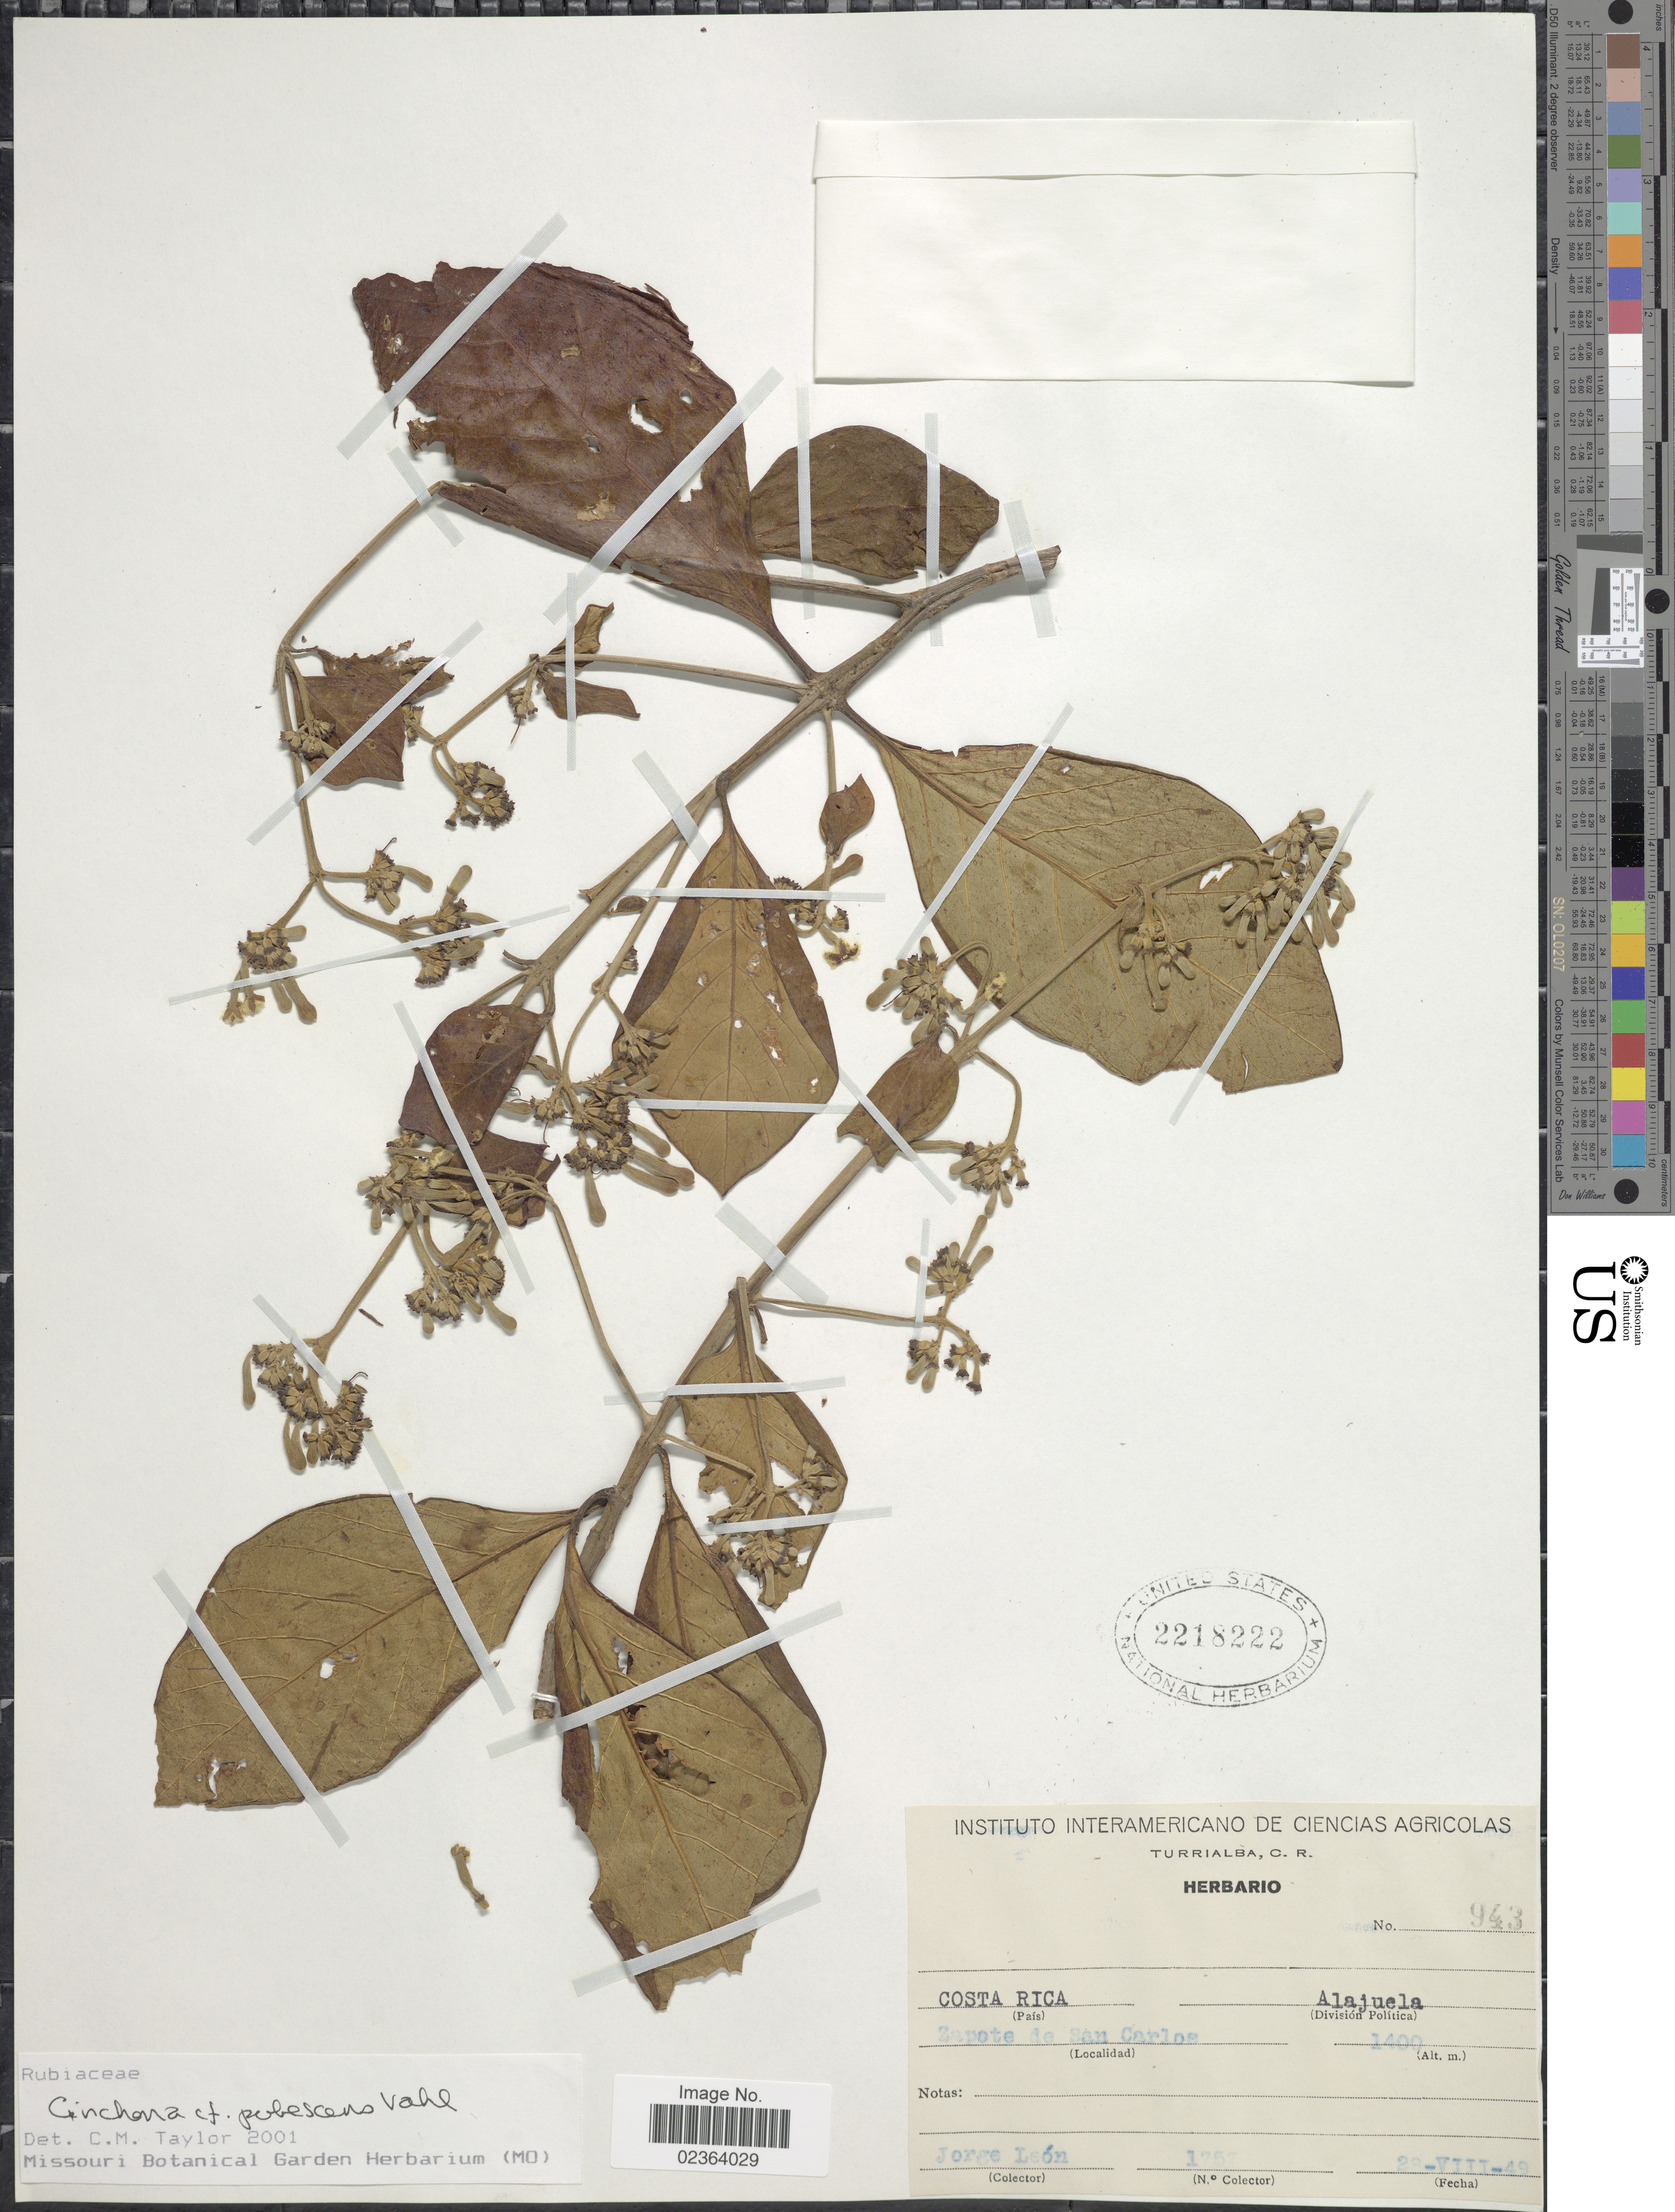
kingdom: Plantae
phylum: Tracheophyta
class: Magnoliopsida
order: Gentianales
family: Rubiaceae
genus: Cinchona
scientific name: Cinchona pubescens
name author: Vahl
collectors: J. León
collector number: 943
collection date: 1949-08-28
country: Costa Rica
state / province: Alajuela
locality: Costa Rica, Alajuela, Zapote de San Carlos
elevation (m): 1400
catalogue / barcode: US 2218222